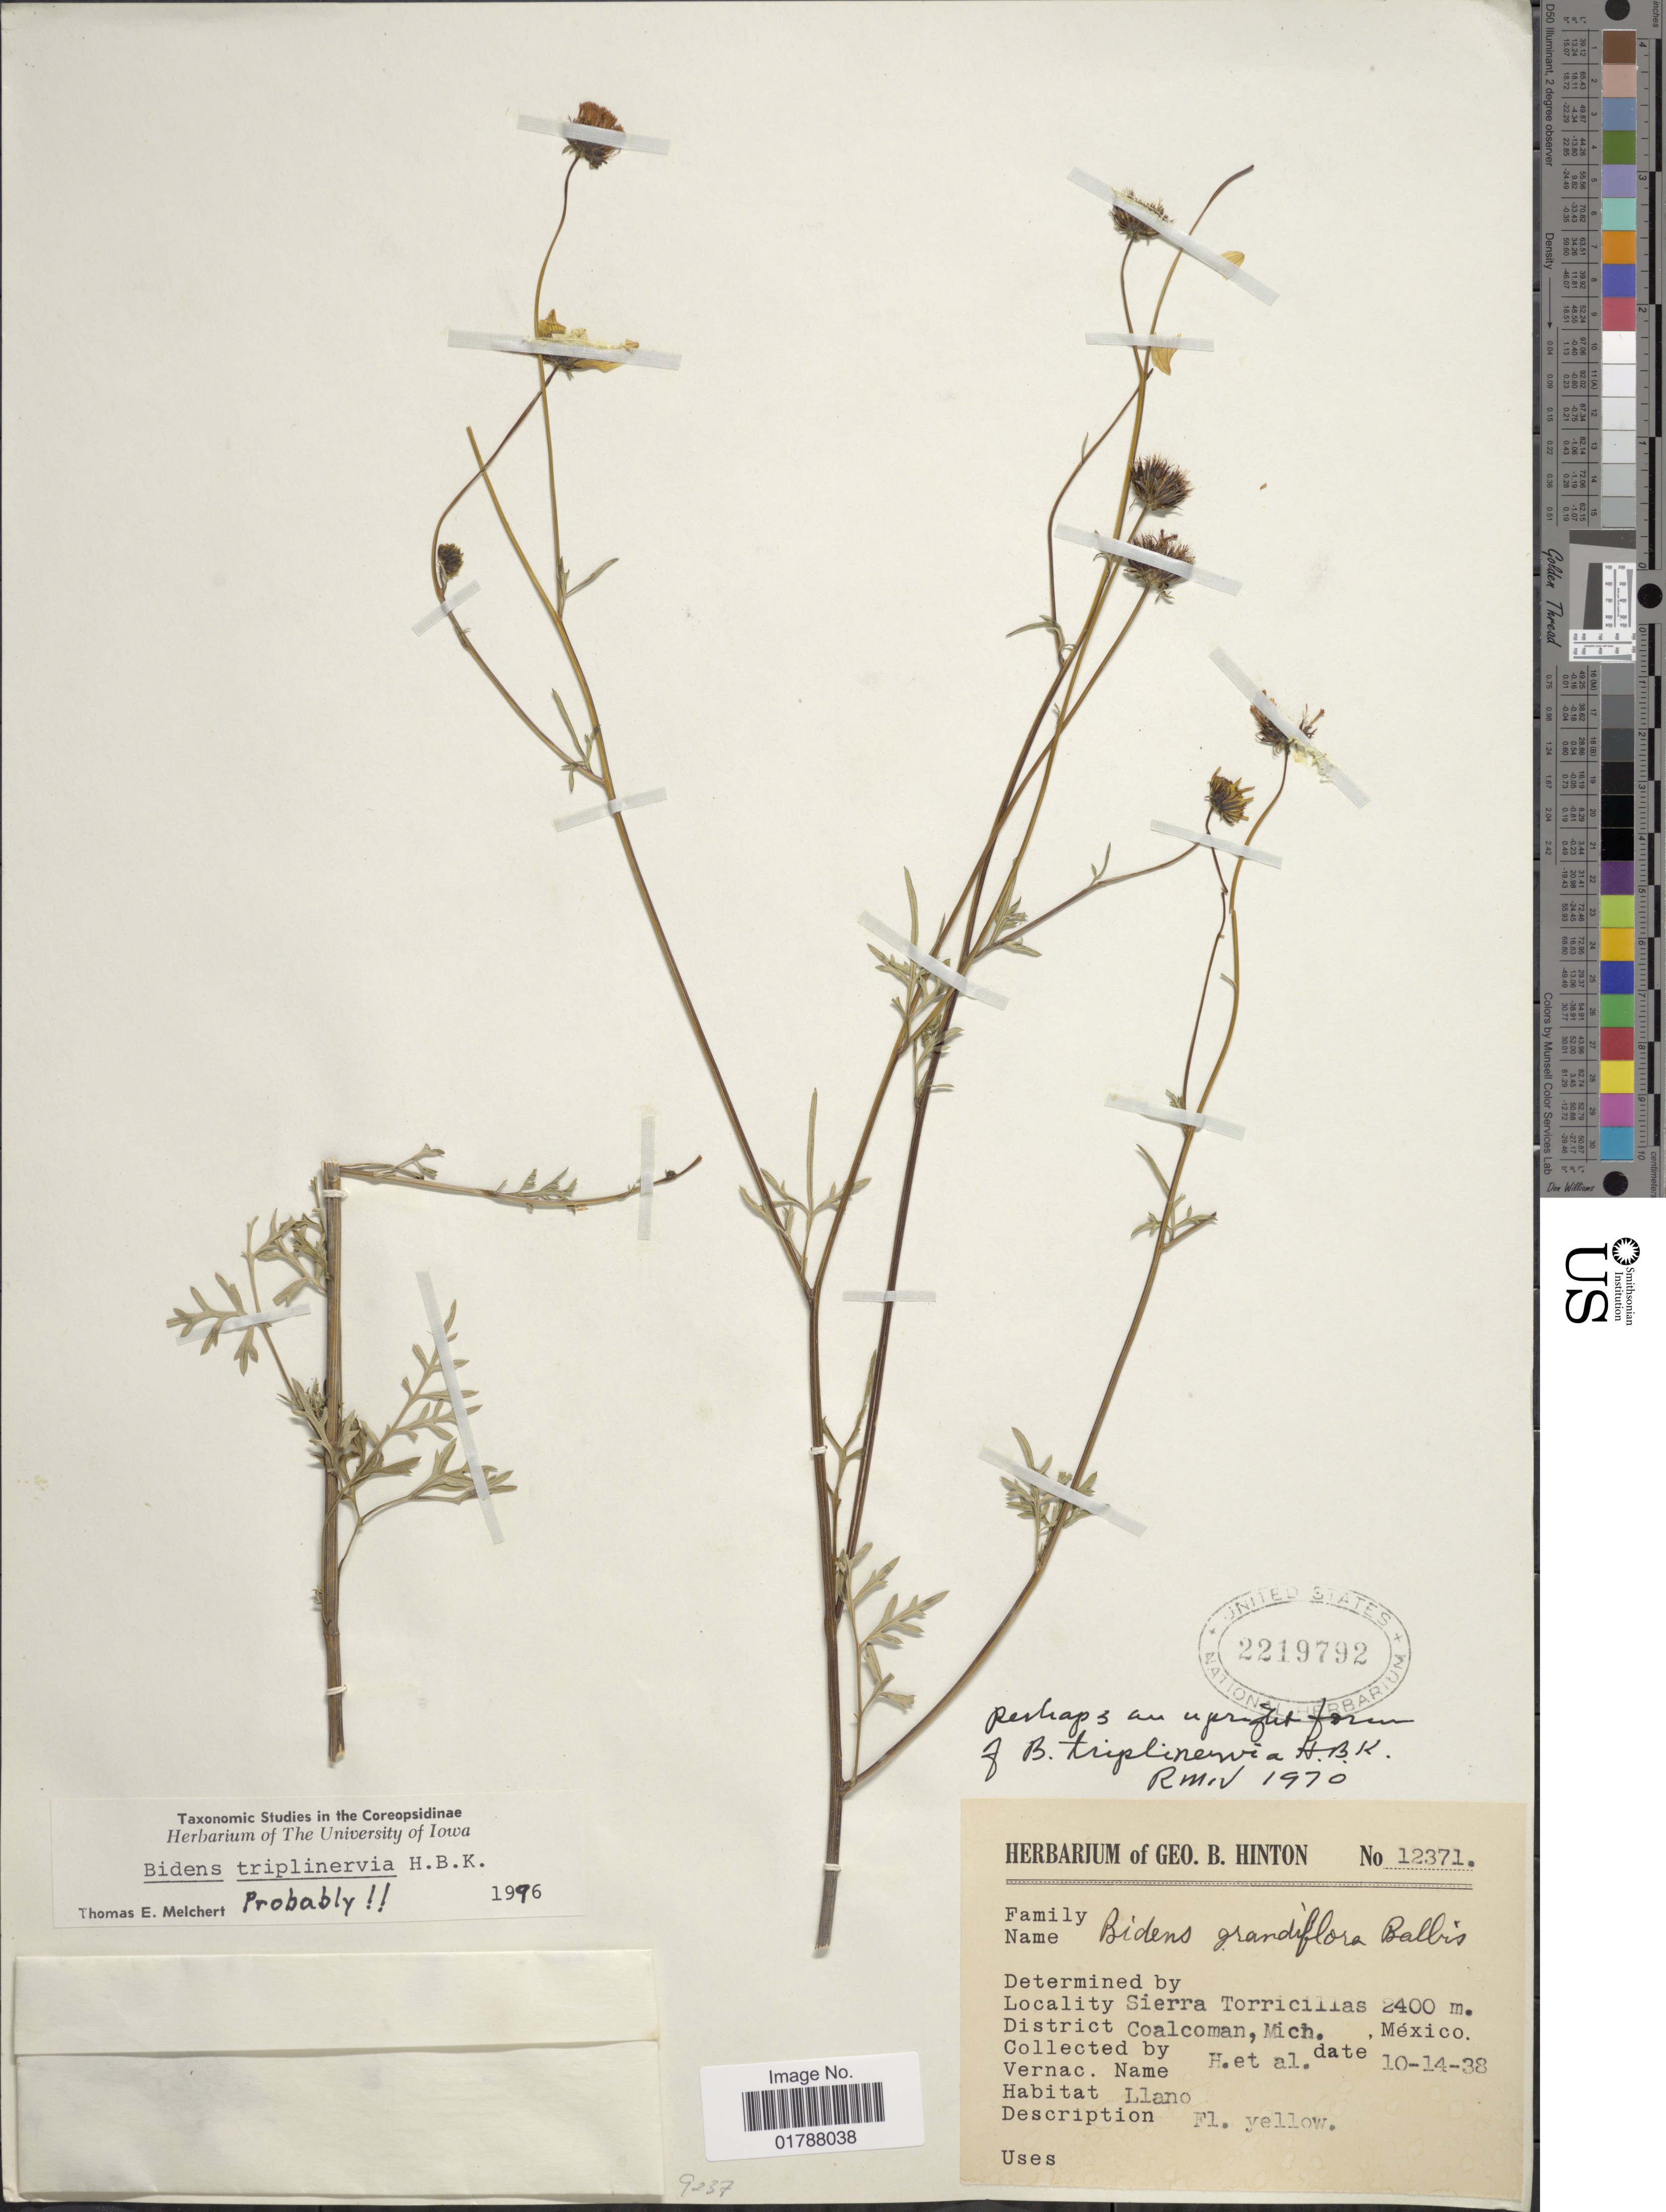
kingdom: Plantae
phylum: Tracheophyta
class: Magnoliopsida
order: Asterales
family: Asteraceae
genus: Bidens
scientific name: Bidens triplinervia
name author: Kunth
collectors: G. B. Hinton & et al.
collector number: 12371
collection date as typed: Transcribed d/m/y: 14/10/38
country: Mexico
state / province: Michoacán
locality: Sierra Torricillas, District Coalman, Mich., Mexico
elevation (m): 2400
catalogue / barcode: US 2219792